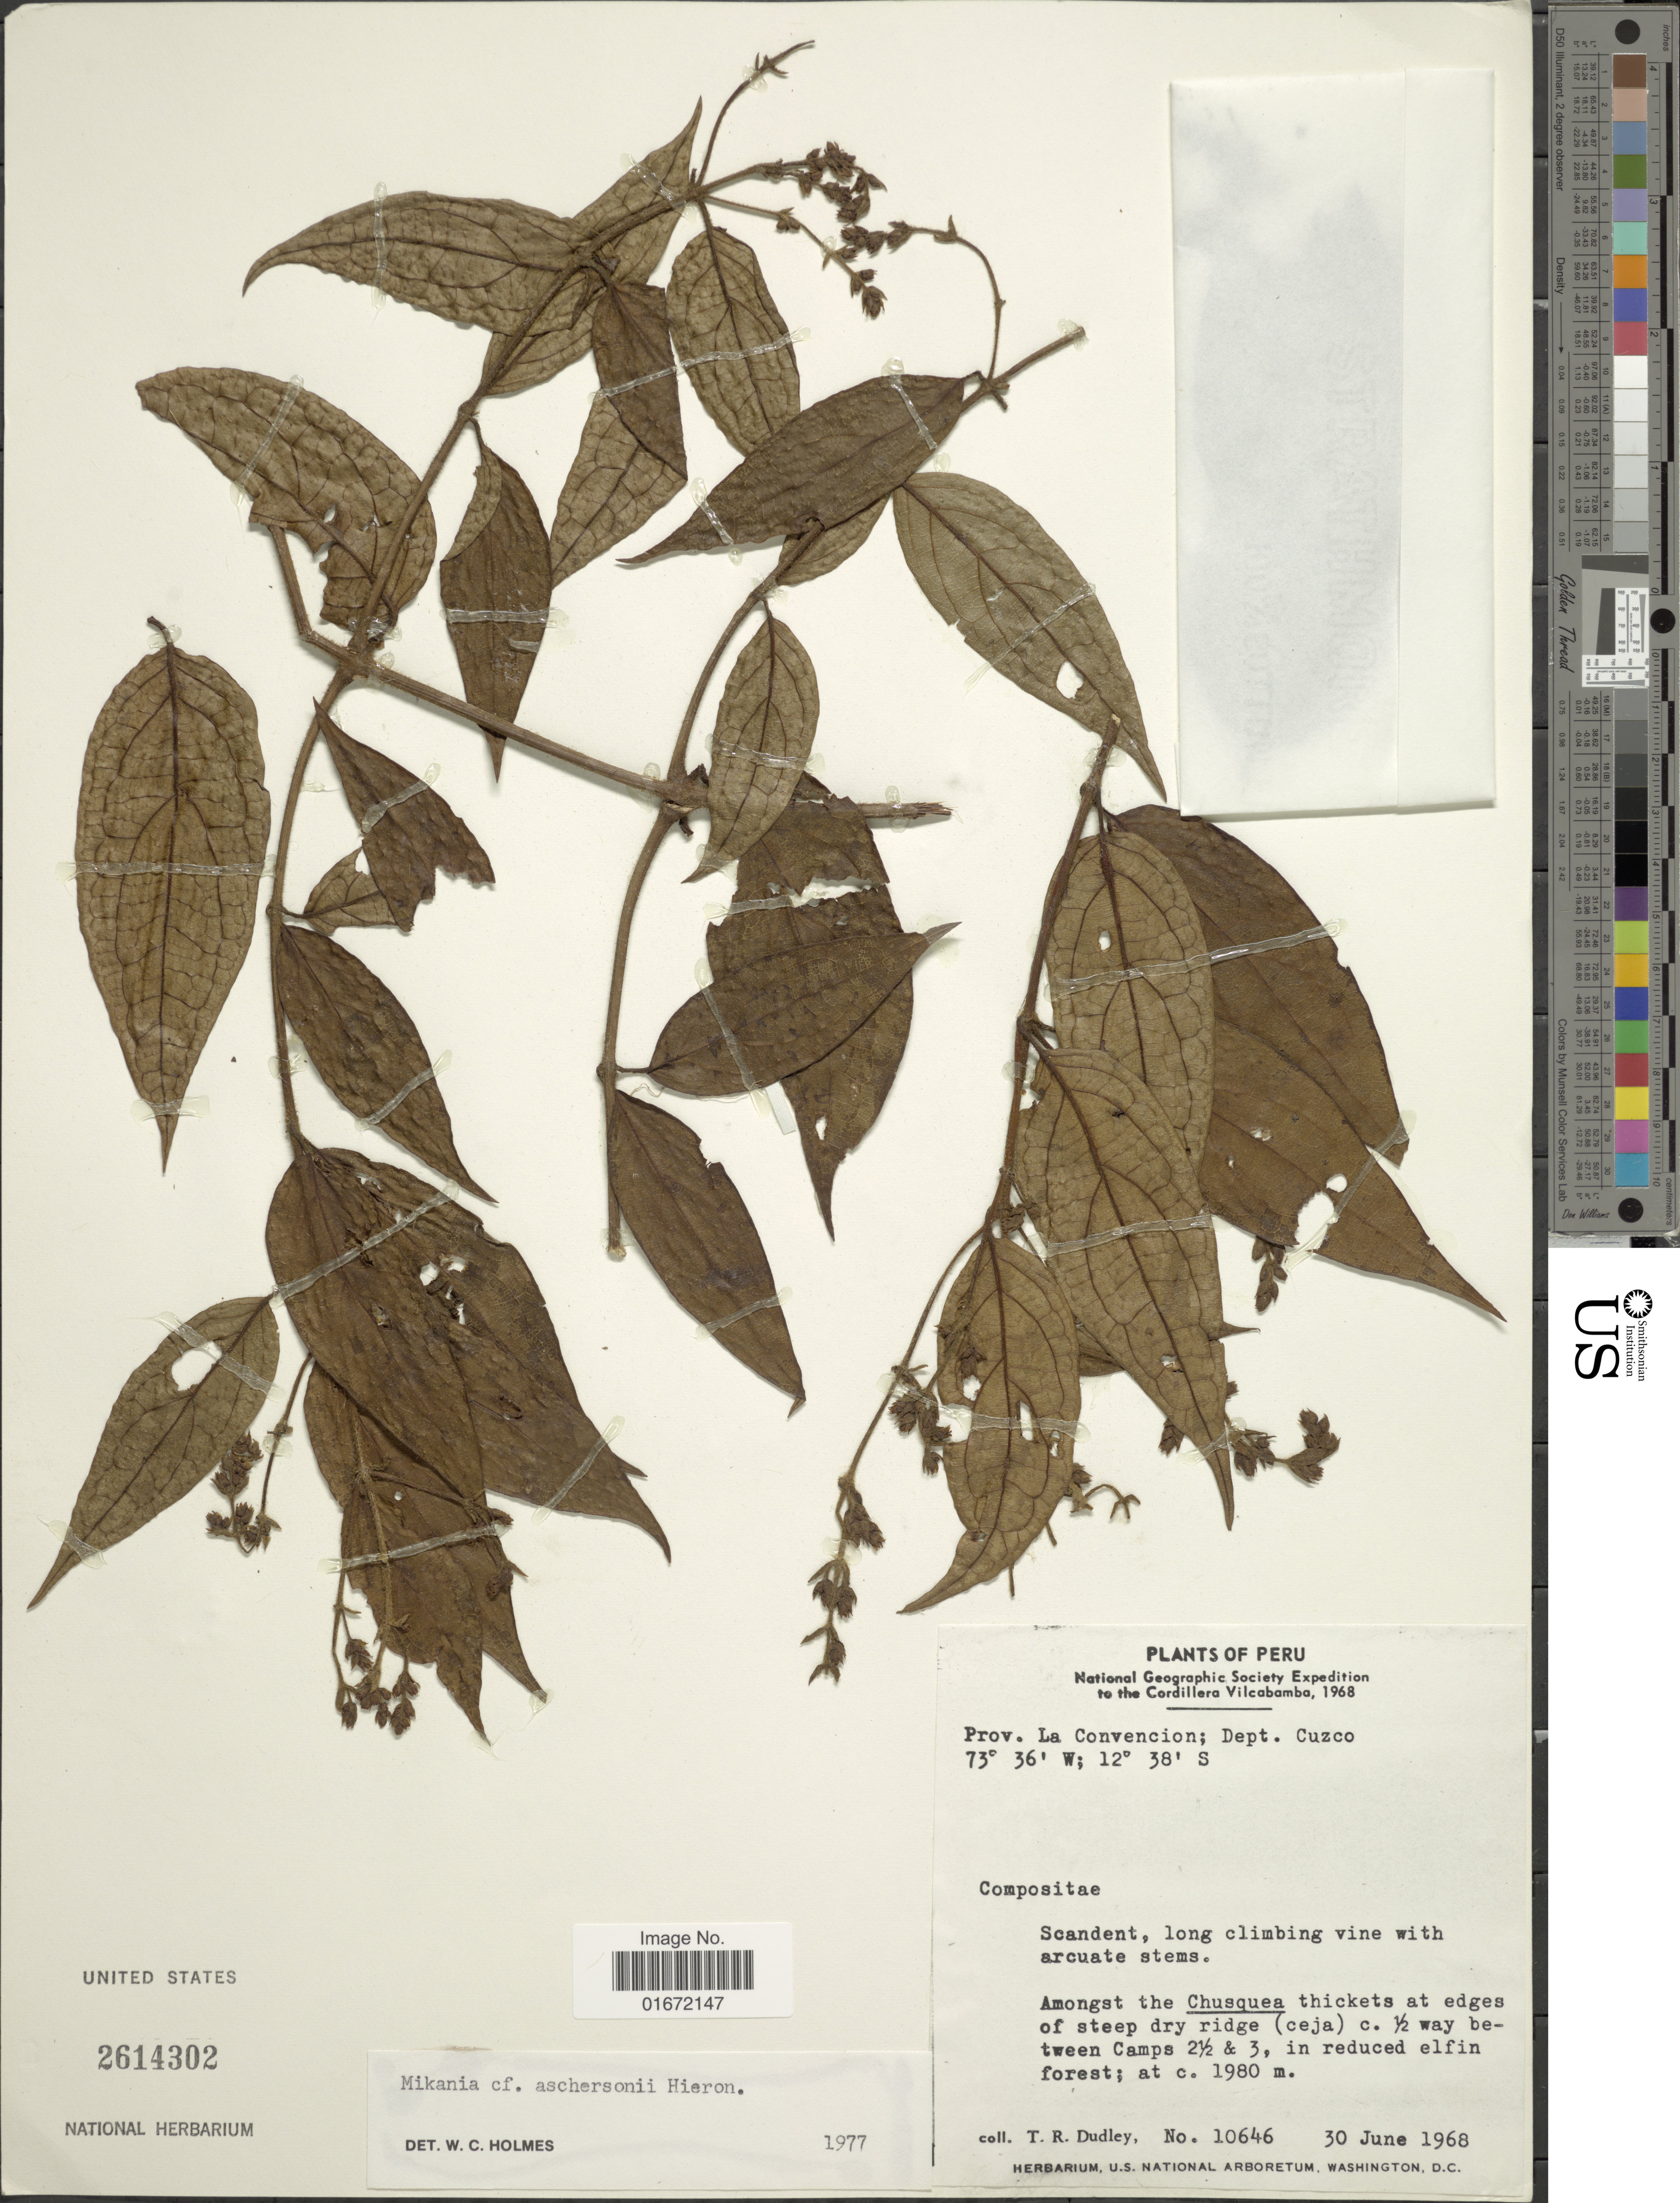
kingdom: Plantae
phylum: Tracheophyta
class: Magnoliopsida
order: Asterales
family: Asteraceae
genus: Mikania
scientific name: Mikania aschersonii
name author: Hieron.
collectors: T. R. Dudley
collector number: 10646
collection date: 1968-06-30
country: Peru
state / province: Cusco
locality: Prov. La Convencion; Dept. Cuzco.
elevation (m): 1980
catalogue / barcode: US 2614302